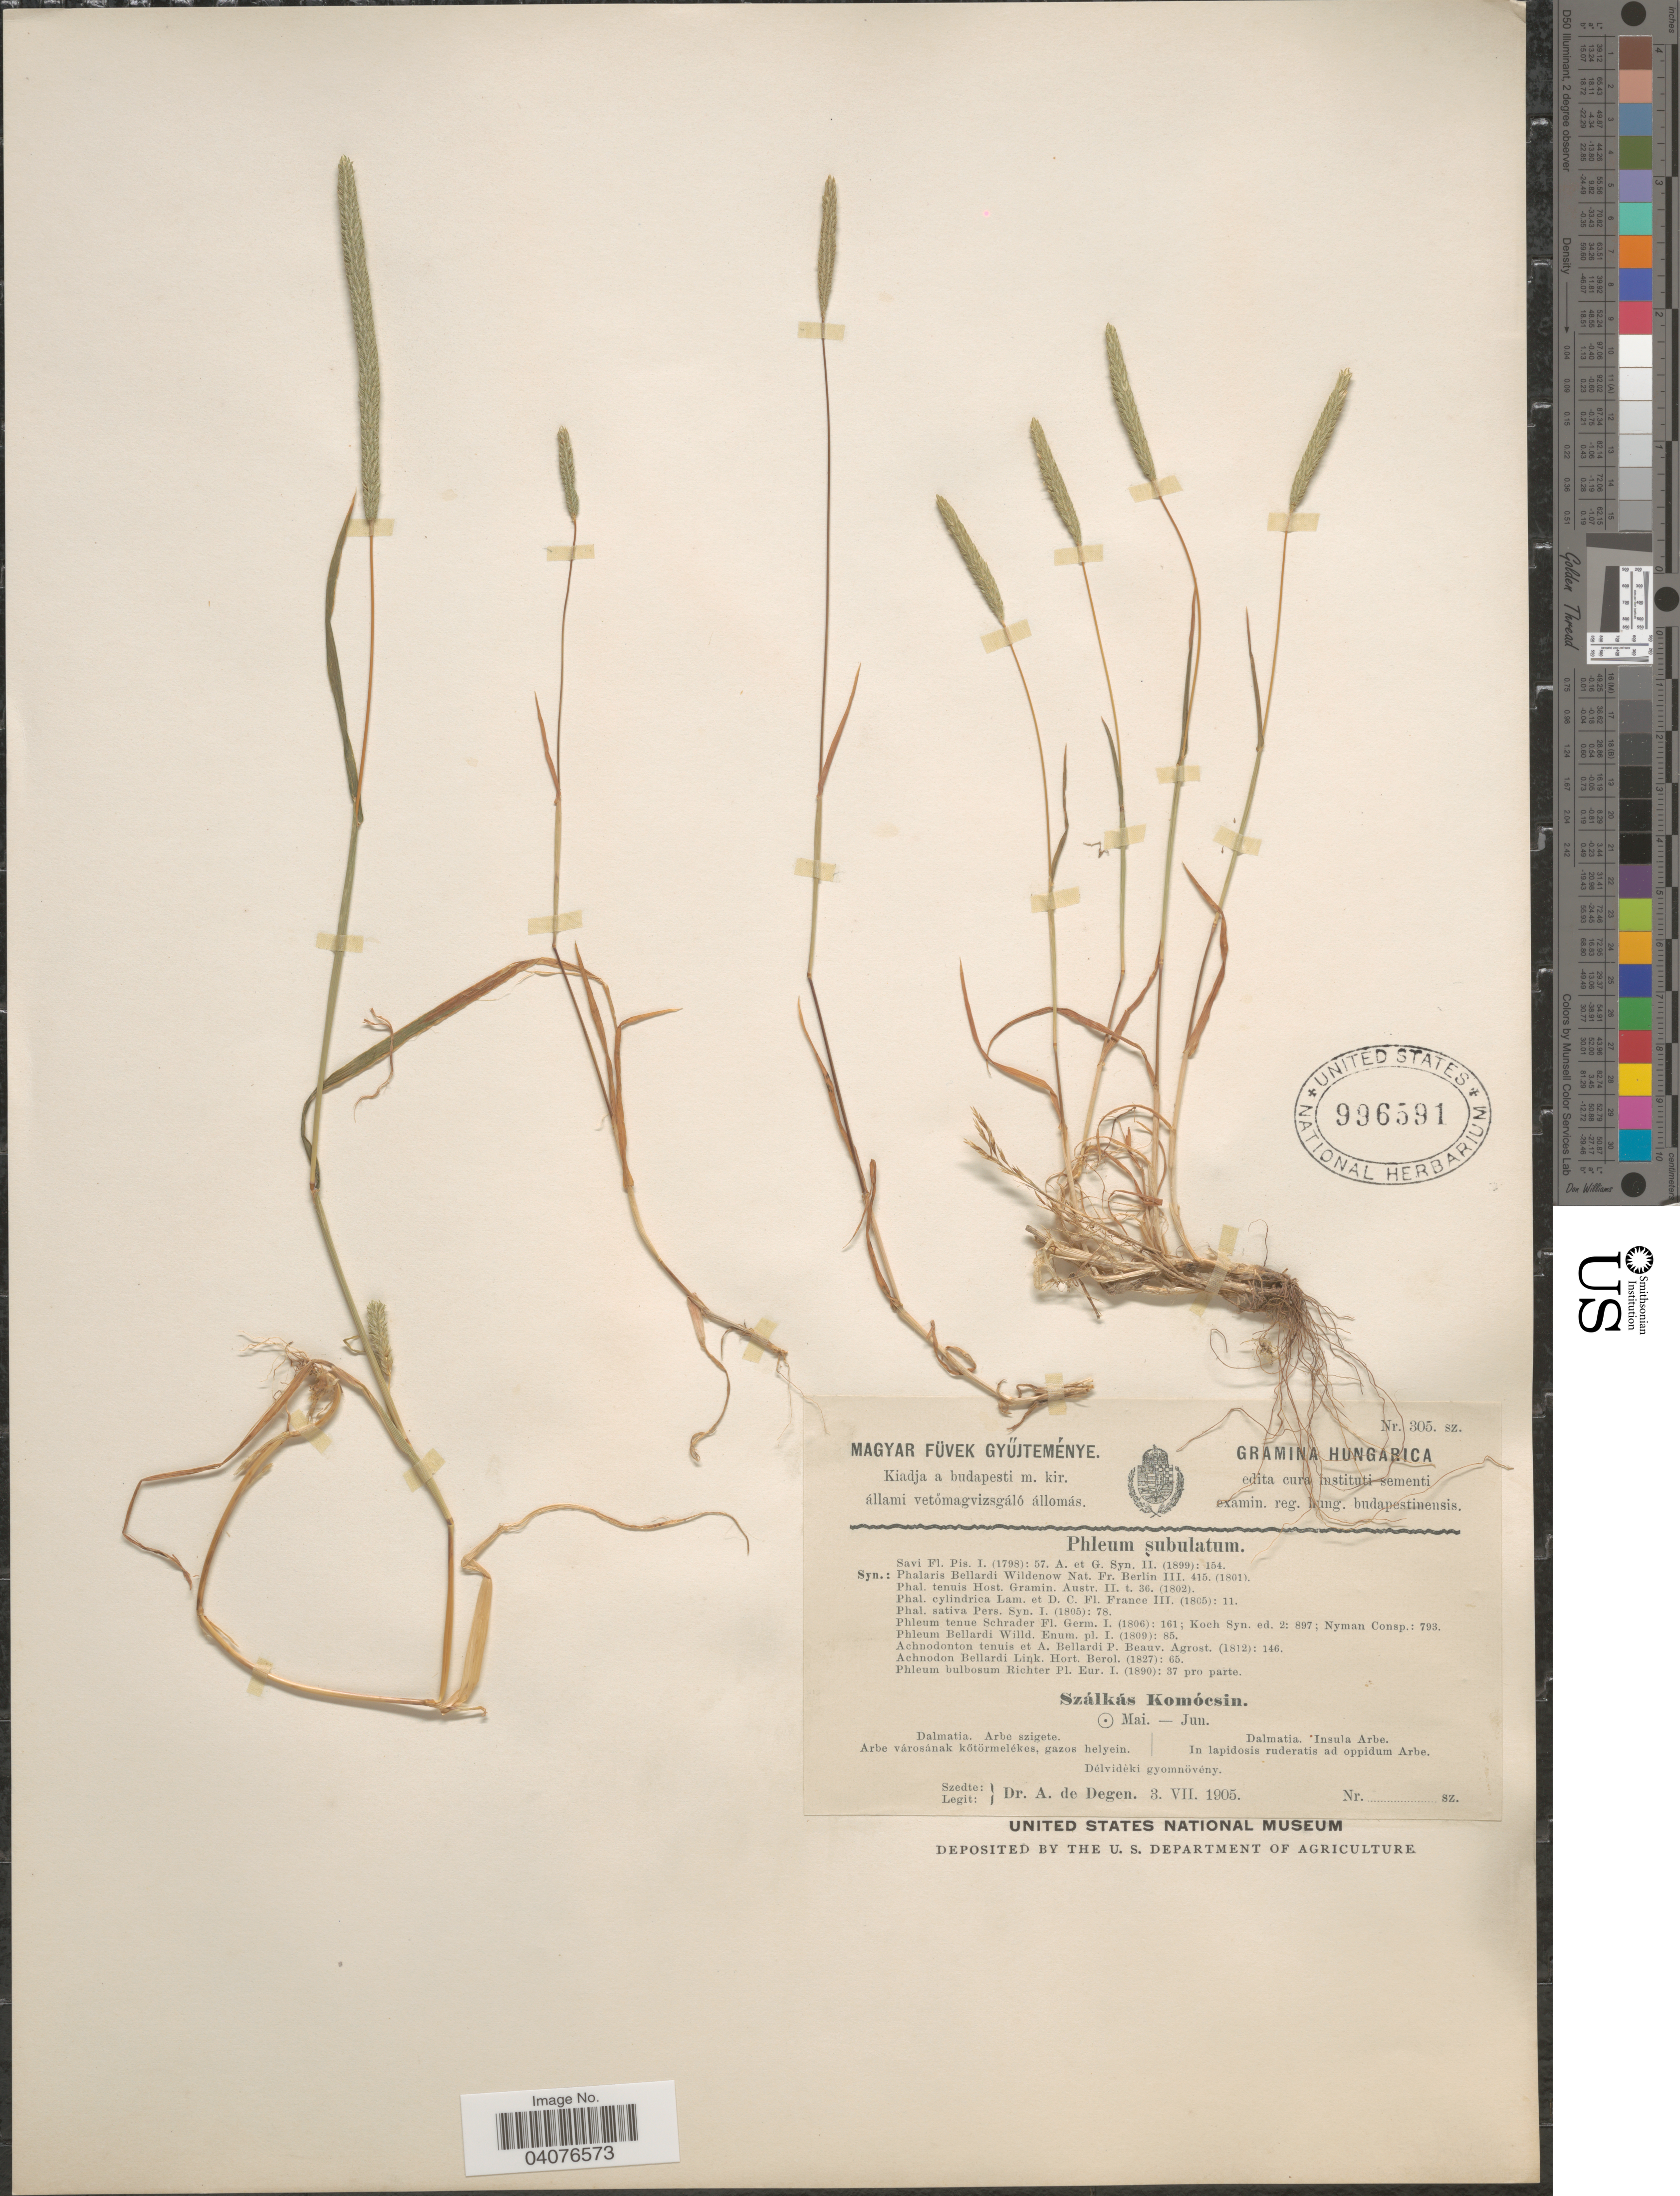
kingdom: Plantae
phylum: Tracheophyta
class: Liliopsida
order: Poales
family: Poaceae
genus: Phleum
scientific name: Phleum subulatum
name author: (Savi) Asch. & Graeb.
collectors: A. Degen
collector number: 305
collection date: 1905-07-03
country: Hungary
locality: Dalmatia. Insula Arbe. In lapidosis ruderatis ad oppidum Arbe.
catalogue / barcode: US 996591